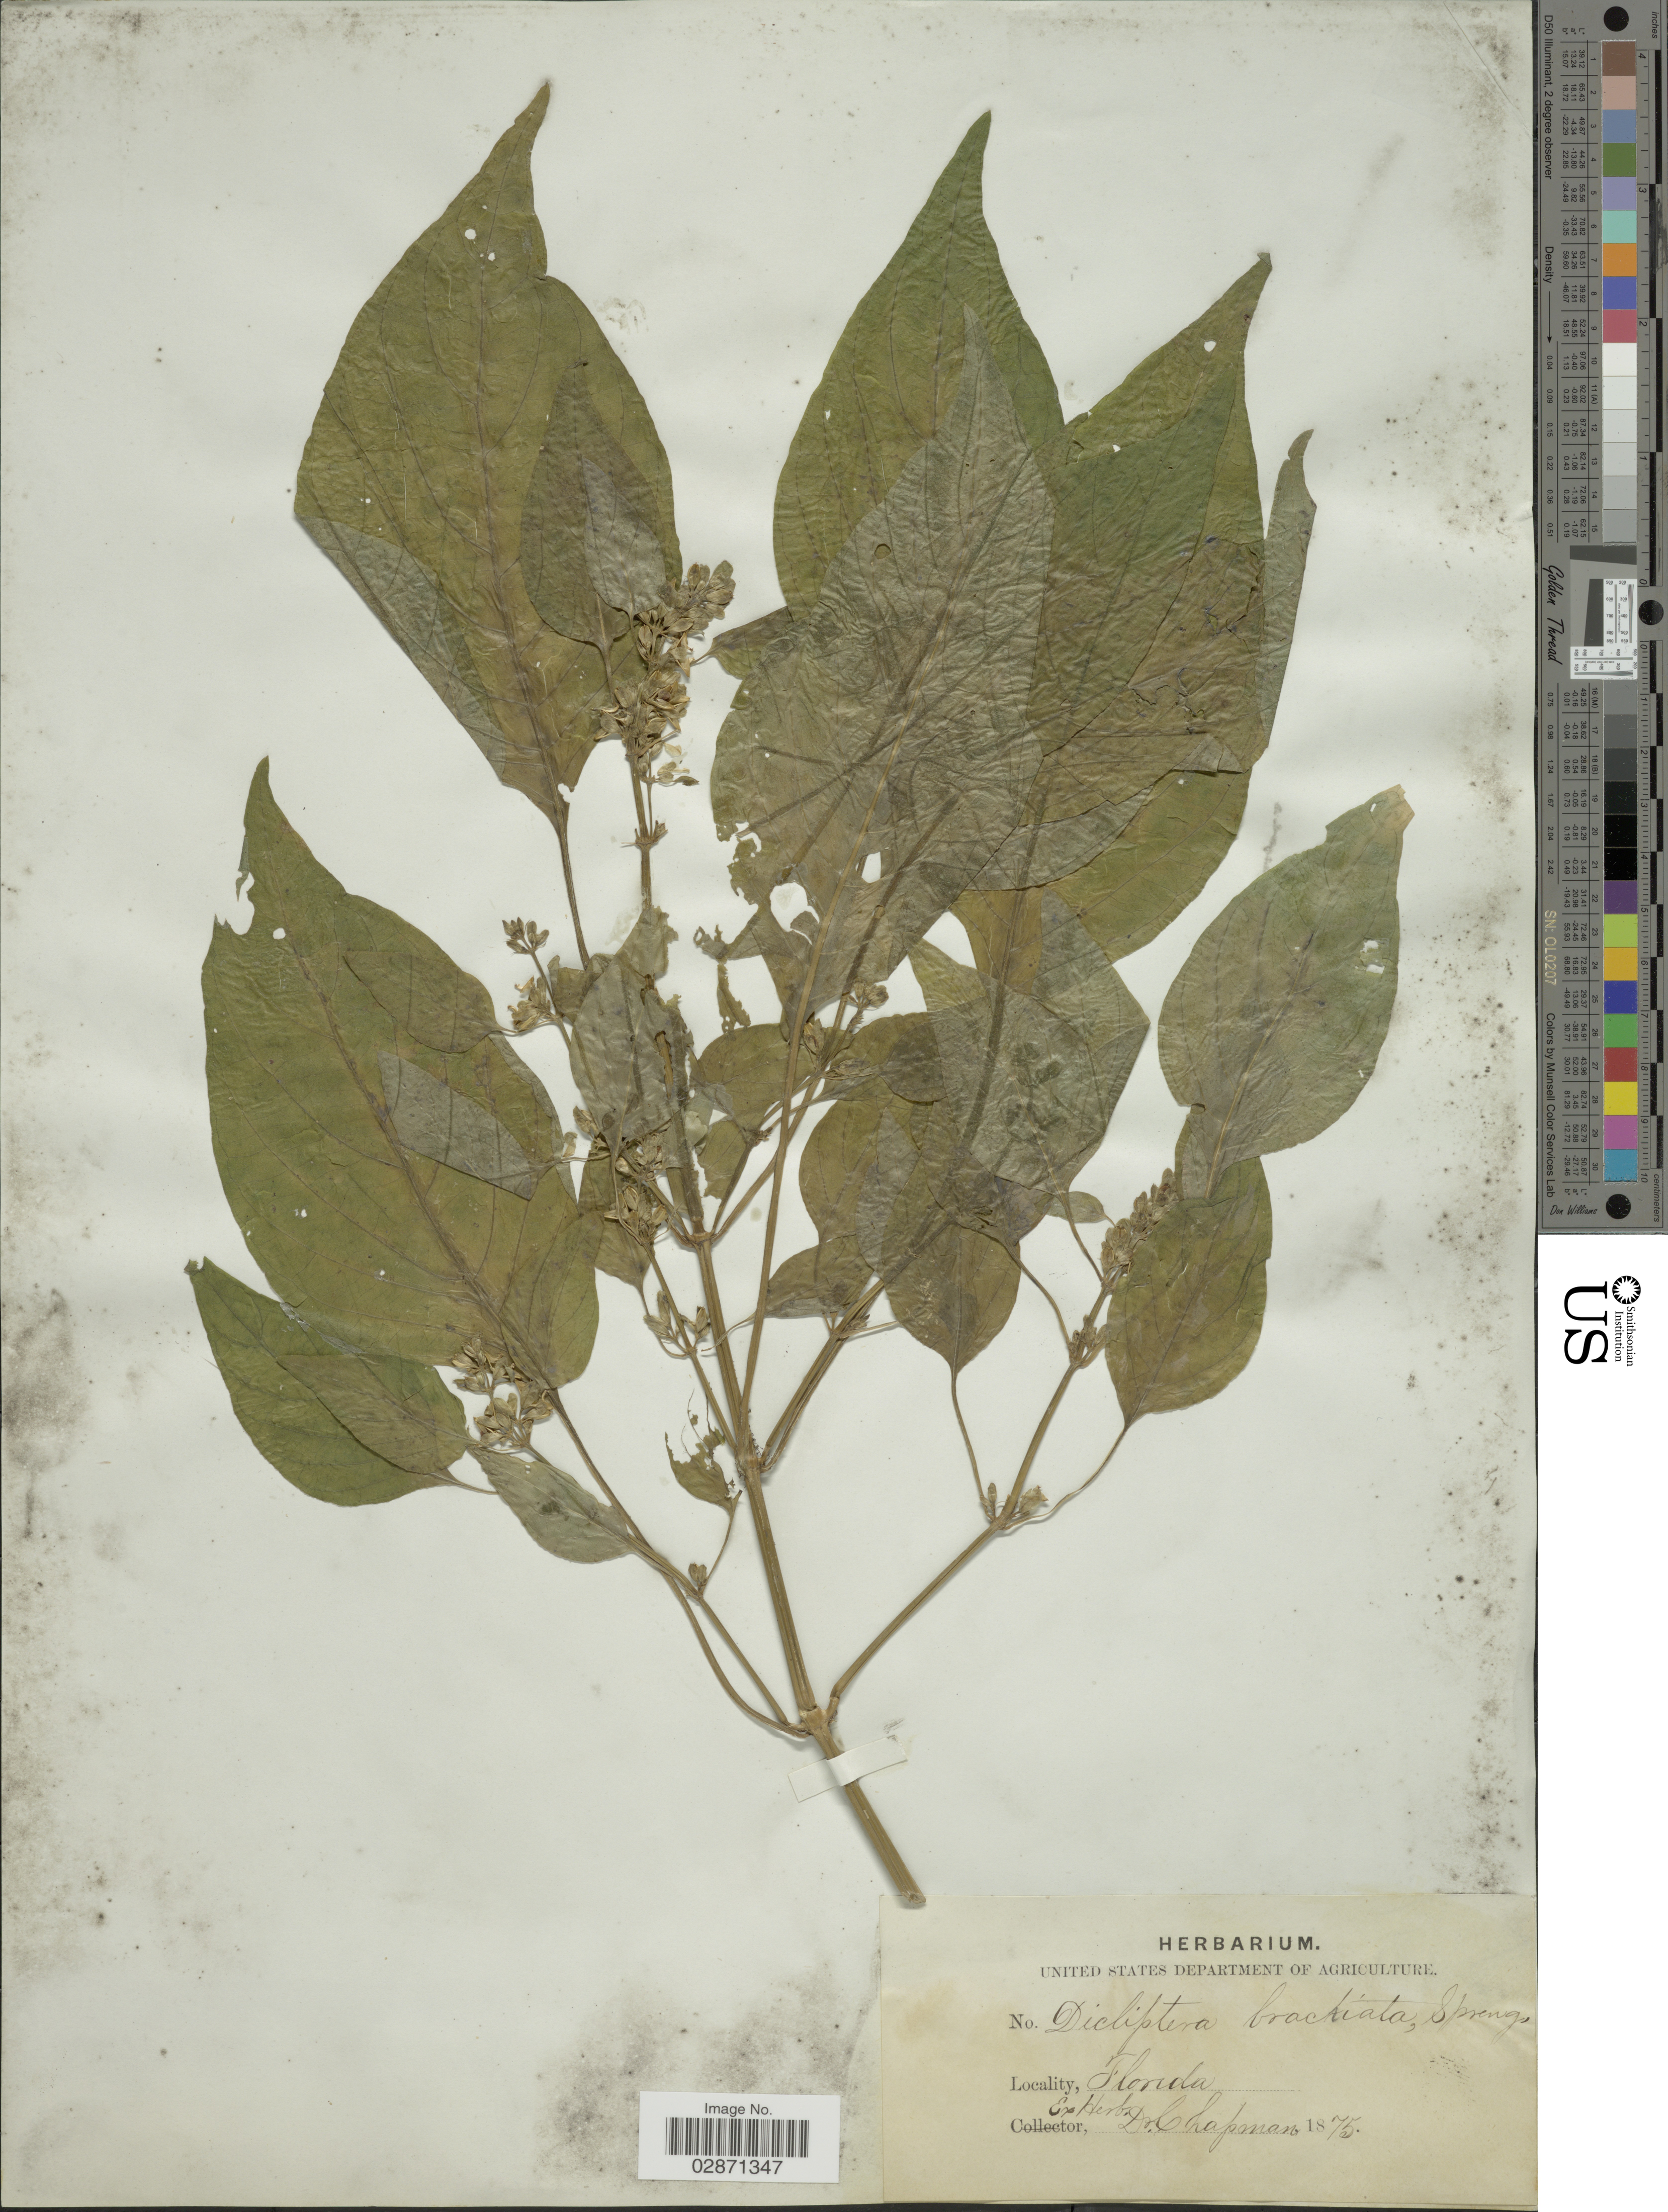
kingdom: Plantae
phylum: Tracheophyta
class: Magnoliopsida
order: Lamiales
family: Acanthaceae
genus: Dicliptera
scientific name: Dicliptera brachiata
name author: (Pursh) Spreng.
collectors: Ex herb. Dr. Chapman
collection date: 1875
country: United States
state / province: Florida